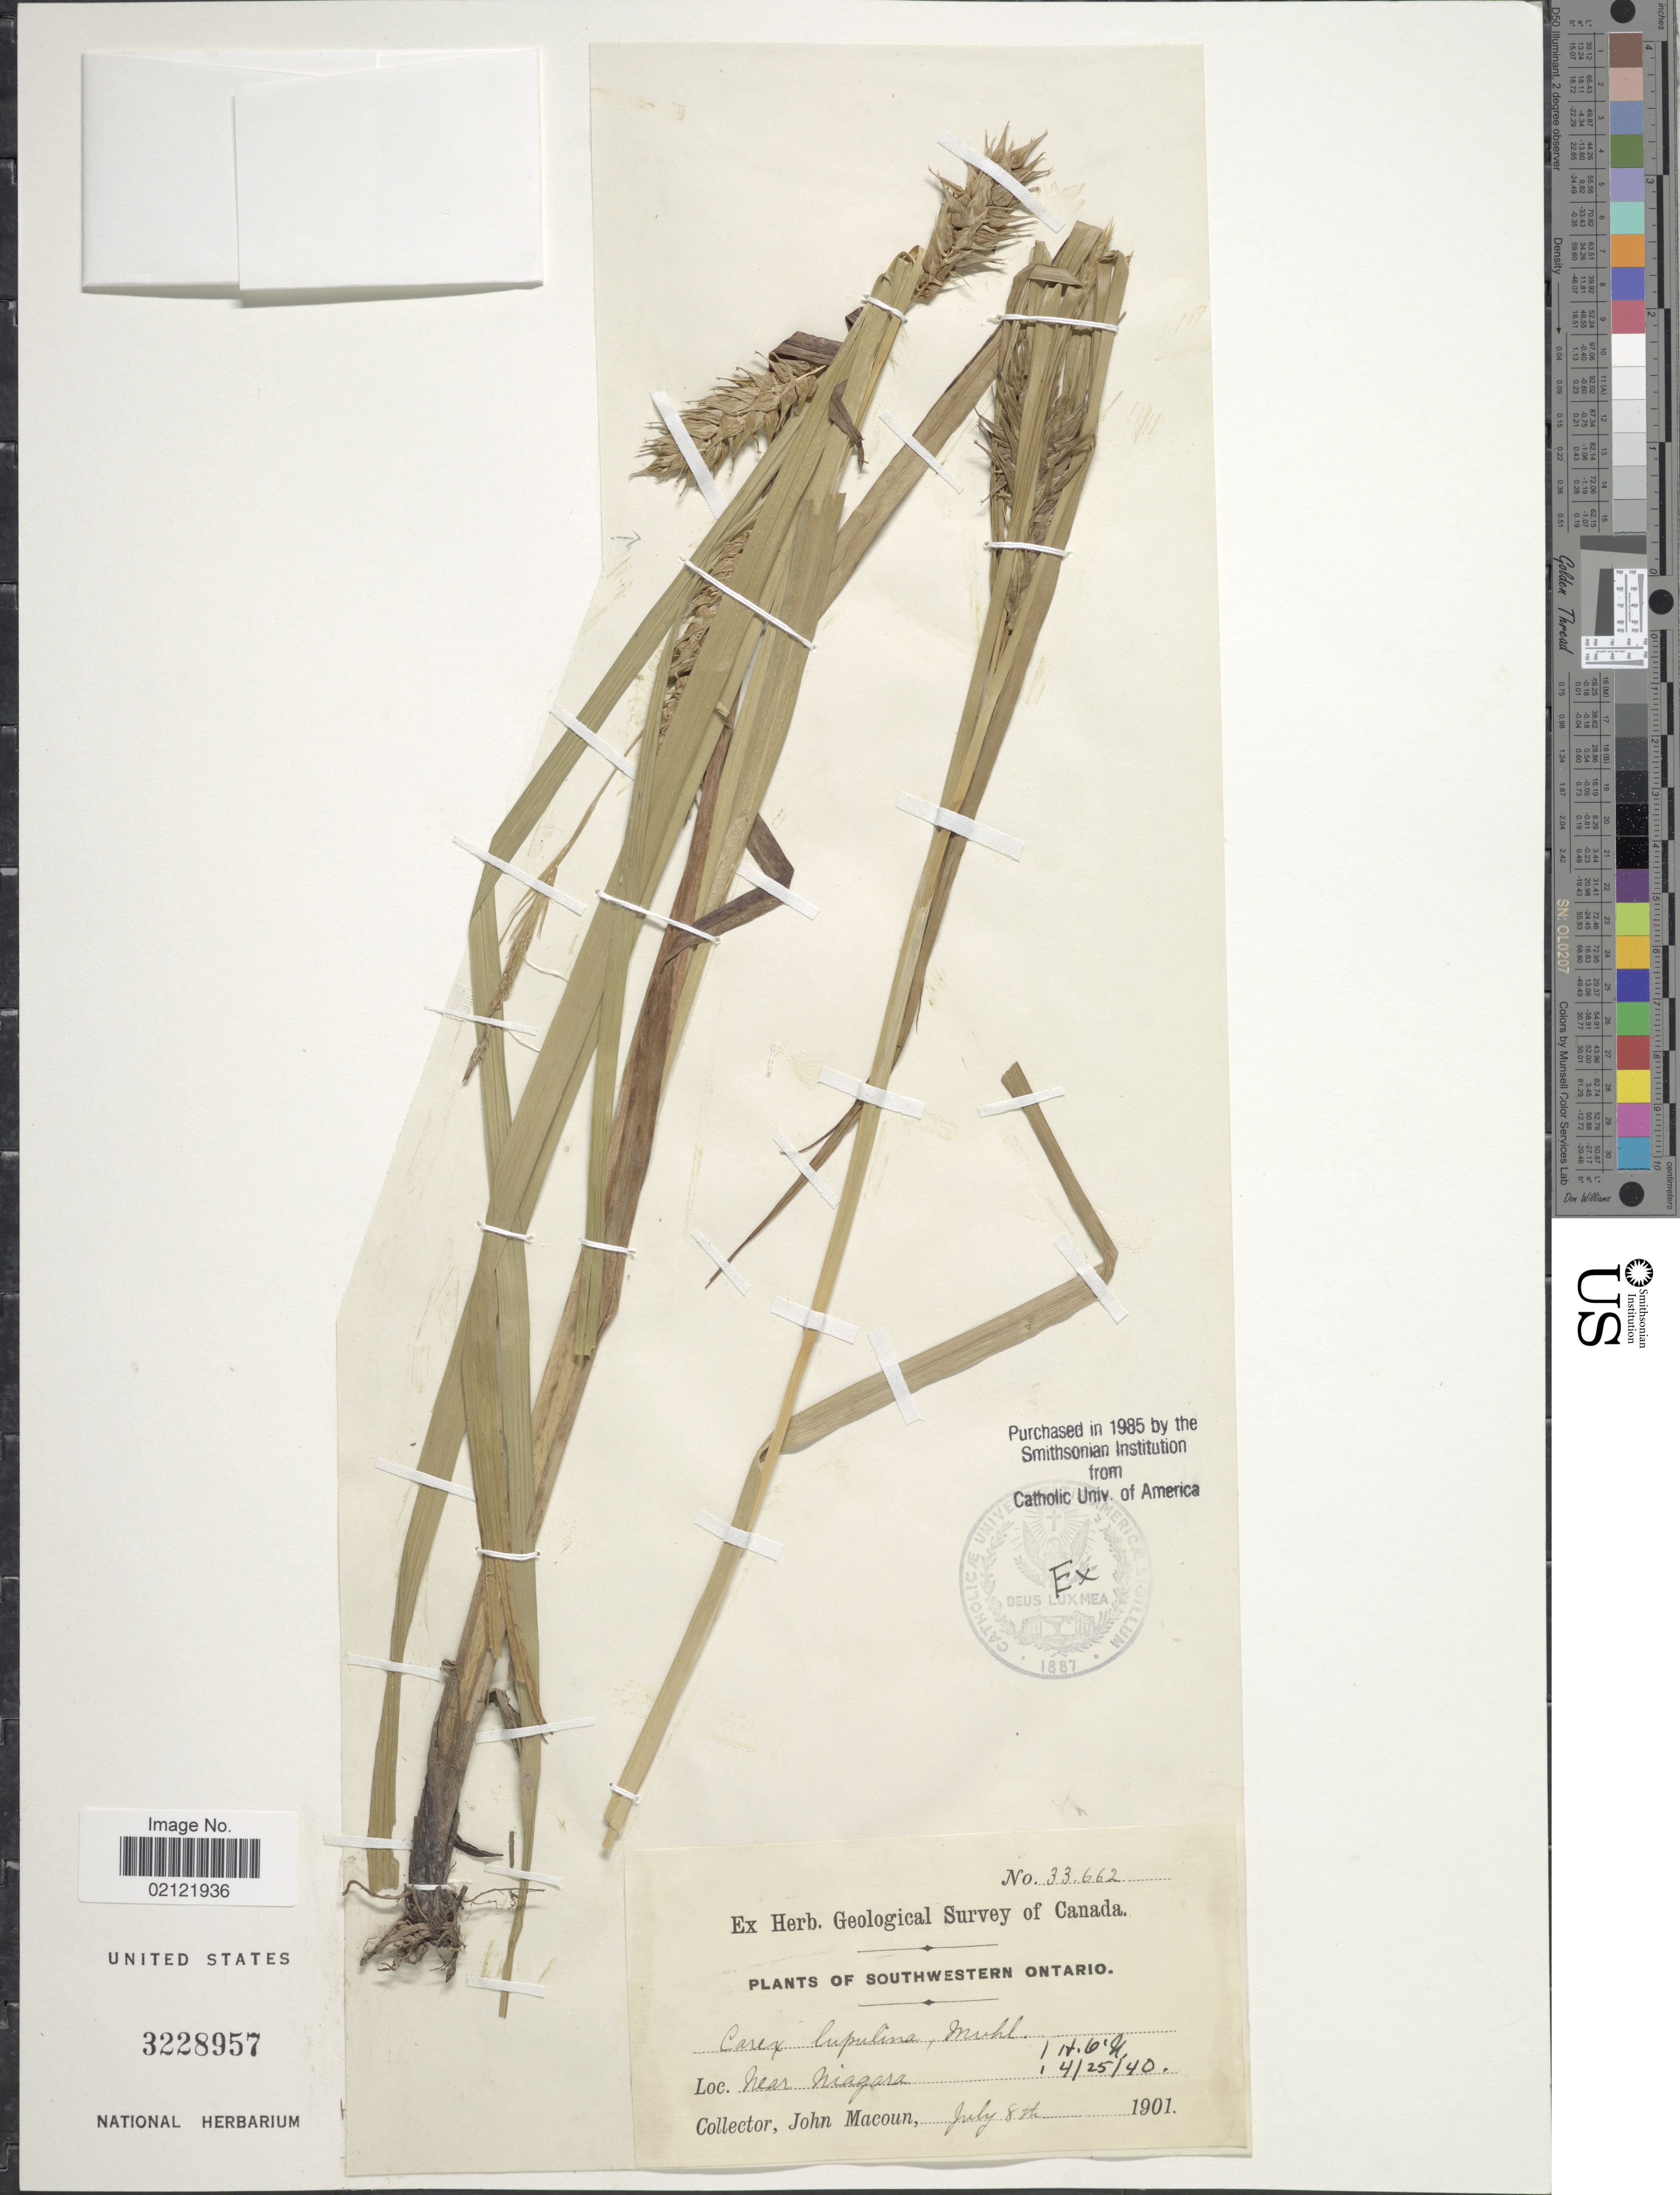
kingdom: Plantae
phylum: Tracheophyta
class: Liliopsida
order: Poales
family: Cyperaceae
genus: Carex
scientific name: Carex lupulina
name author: Muhl. ex Willd.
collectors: J. Macoun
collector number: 33662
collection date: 1901-07-08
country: Canada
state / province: Ontario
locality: Southwestern Ontario. Near Niagara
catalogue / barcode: US 3228957